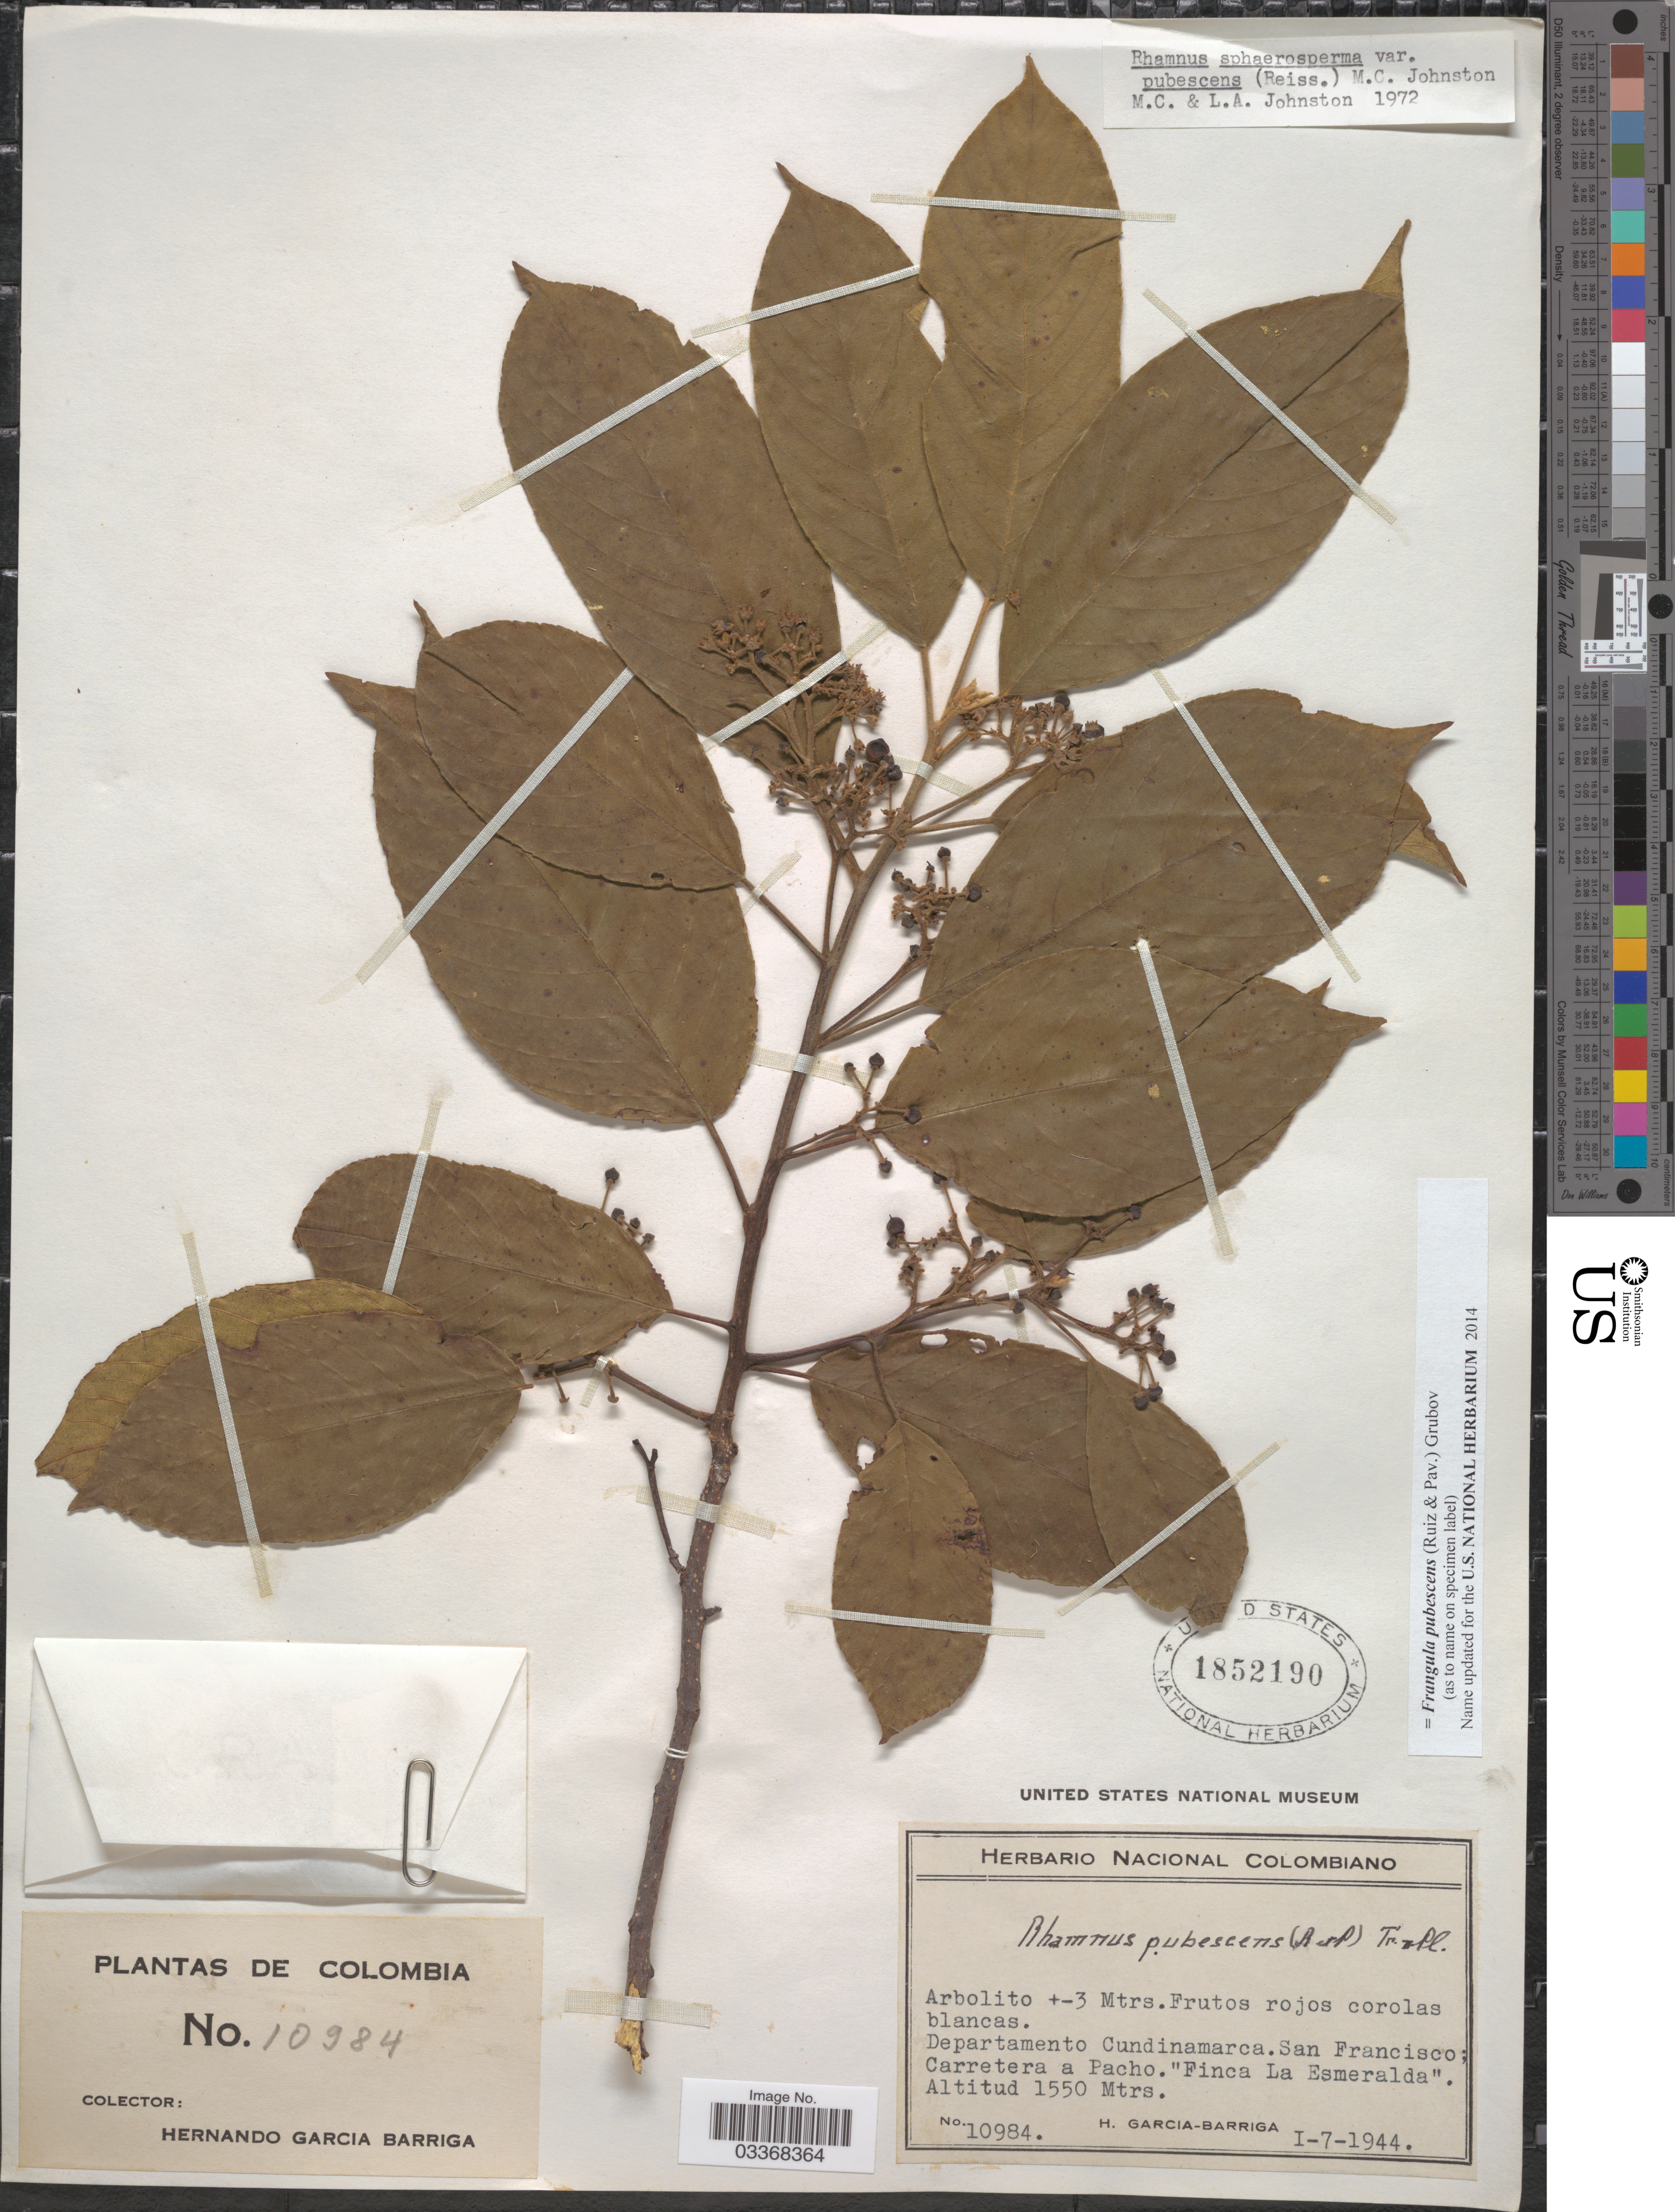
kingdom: Plantae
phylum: Tracheophyta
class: Magnoliopsida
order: Rosales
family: Rhamnaceae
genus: Frangula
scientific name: Frangula pubescens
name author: (Ruiz & Pav.) Grubov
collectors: H. García Barriga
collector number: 10984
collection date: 1944-01-07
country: Colombia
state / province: Cundinamarca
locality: Departamento Cundinamarca. San Francisco; Carretera a Pacho. "Finca La Esmeralda".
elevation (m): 1550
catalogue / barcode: US 1852190